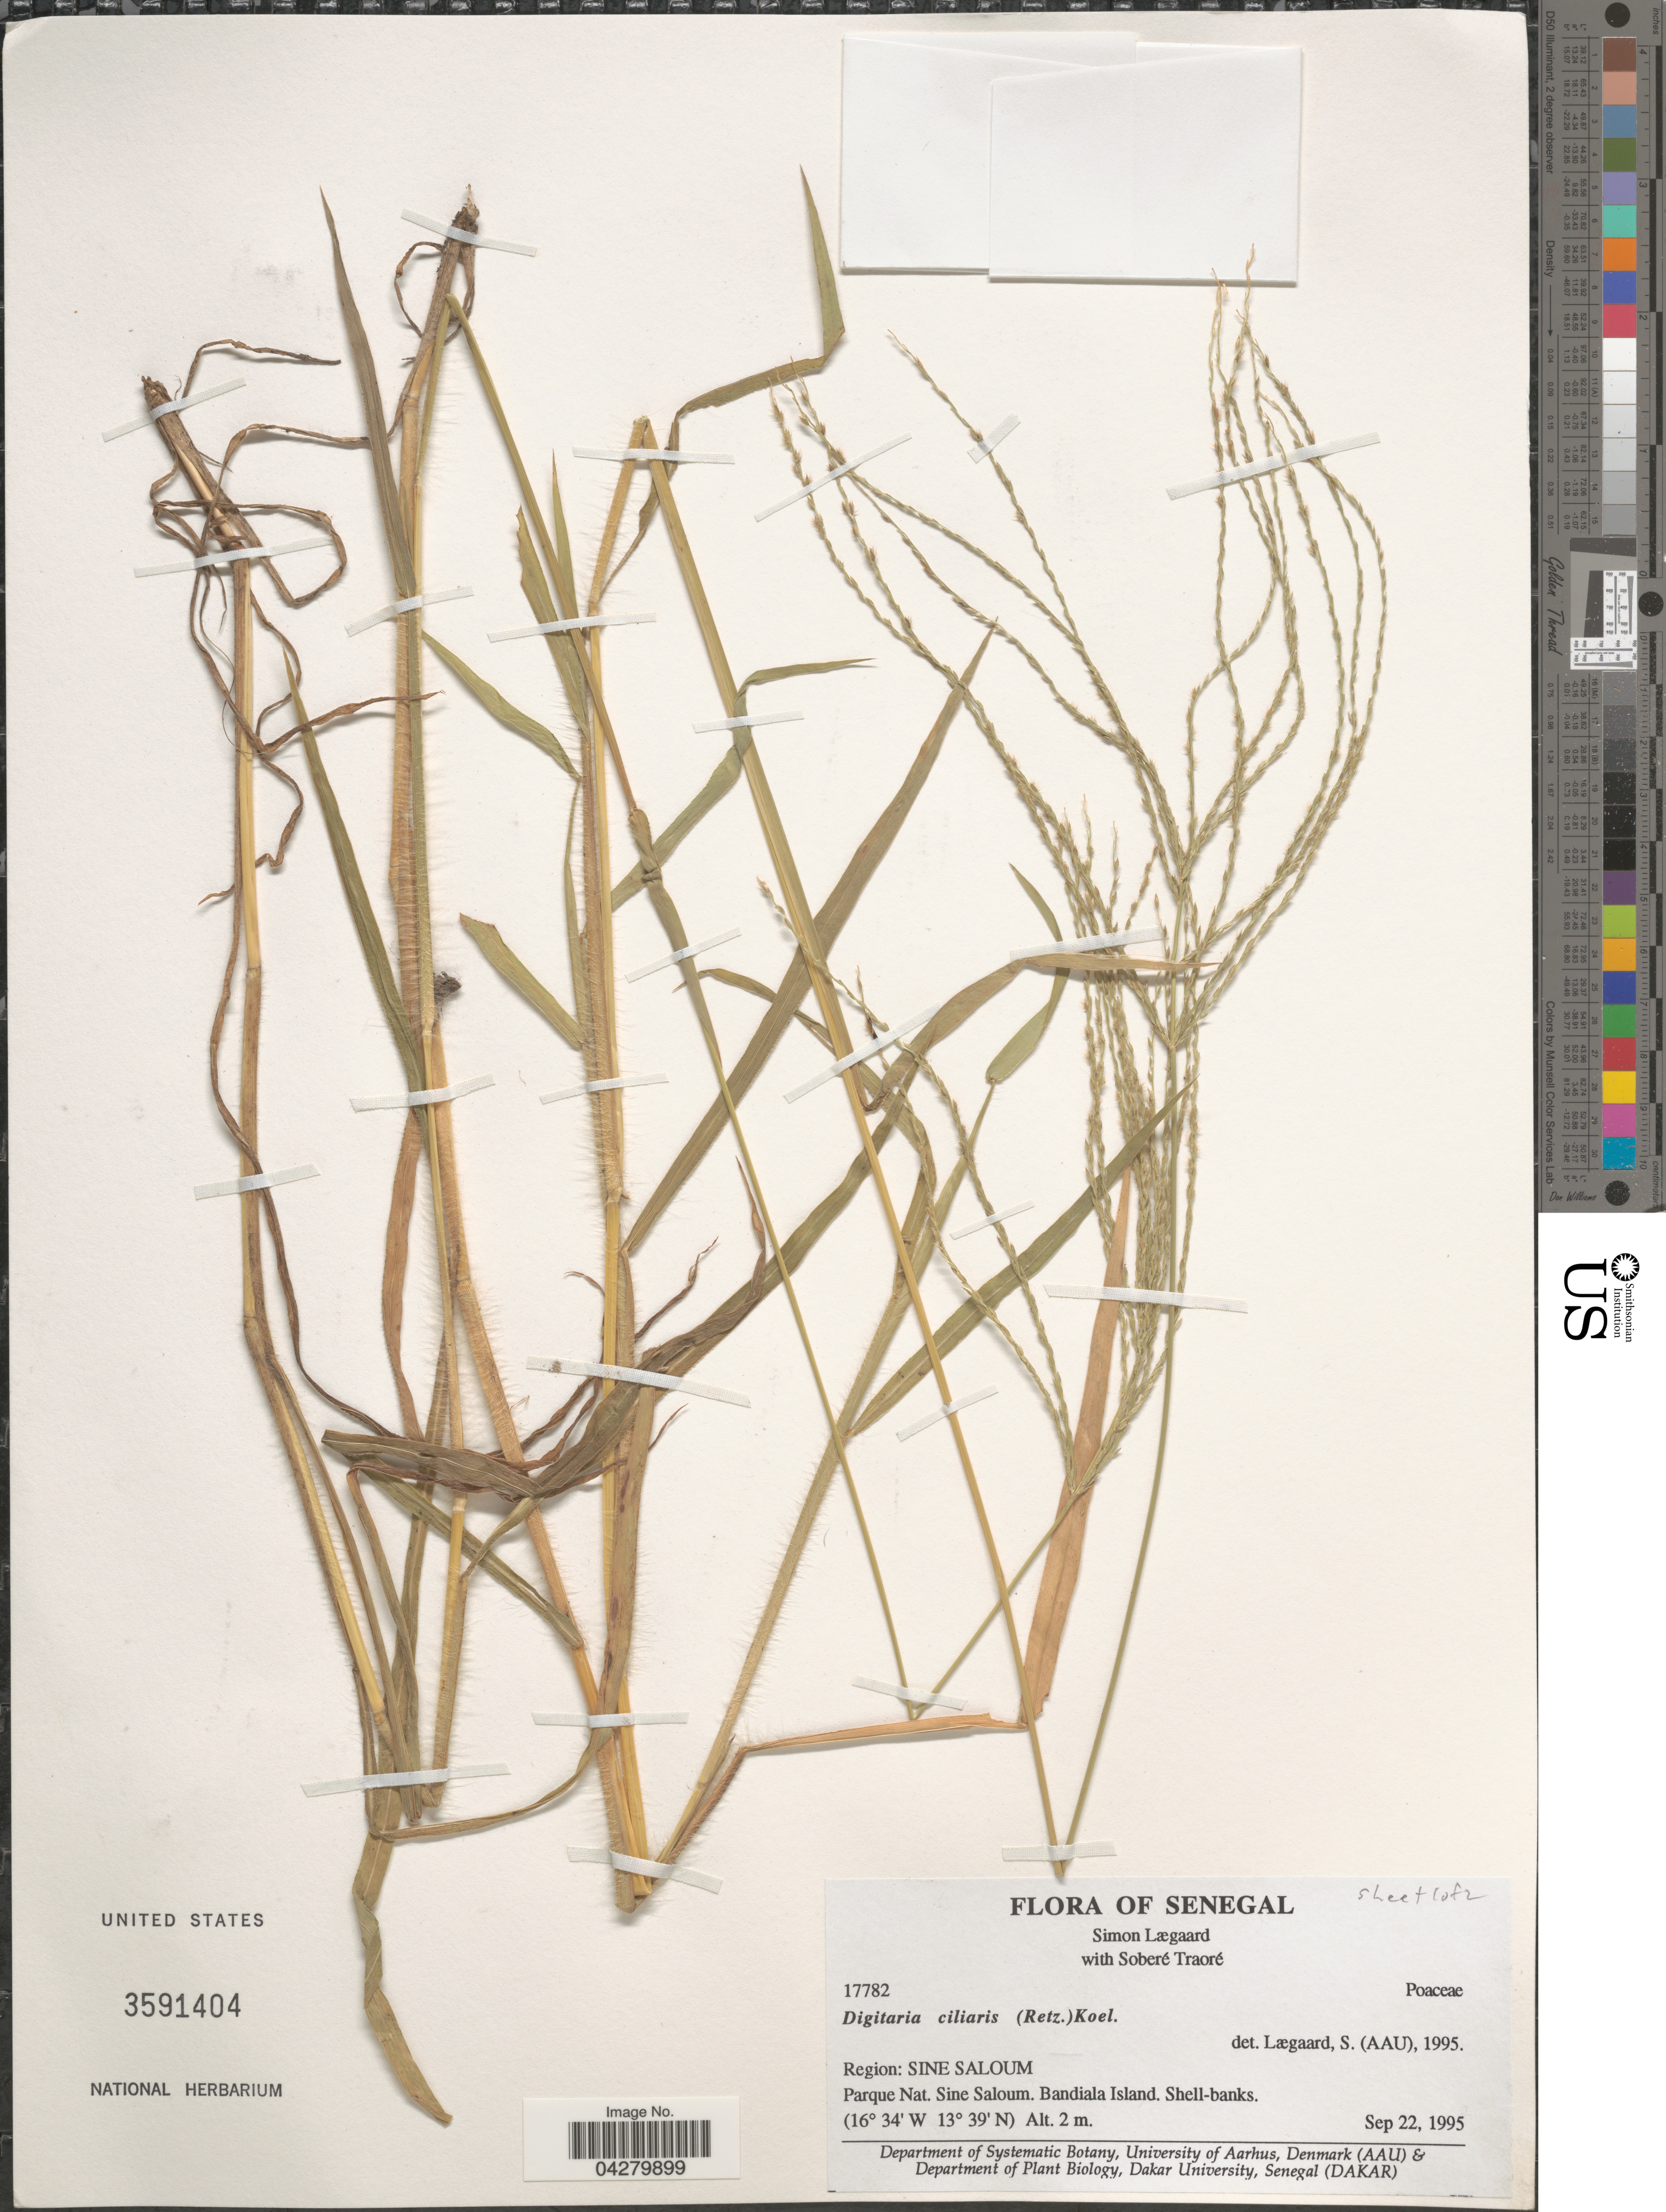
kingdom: Plantae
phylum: Tracheophyta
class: Liliopsida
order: Poales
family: Poaceae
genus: Digitaria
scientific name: Digitaria ciliaris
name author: (Retz.) Koeler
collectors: S. Lægaard & S. Traore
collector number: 17782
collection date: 1995-09-22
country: Senegal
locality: Region: Sine Saloum. Parque Nat. Sine Saloum. Bandiala Island.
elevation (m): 2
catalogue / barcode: US 3591404